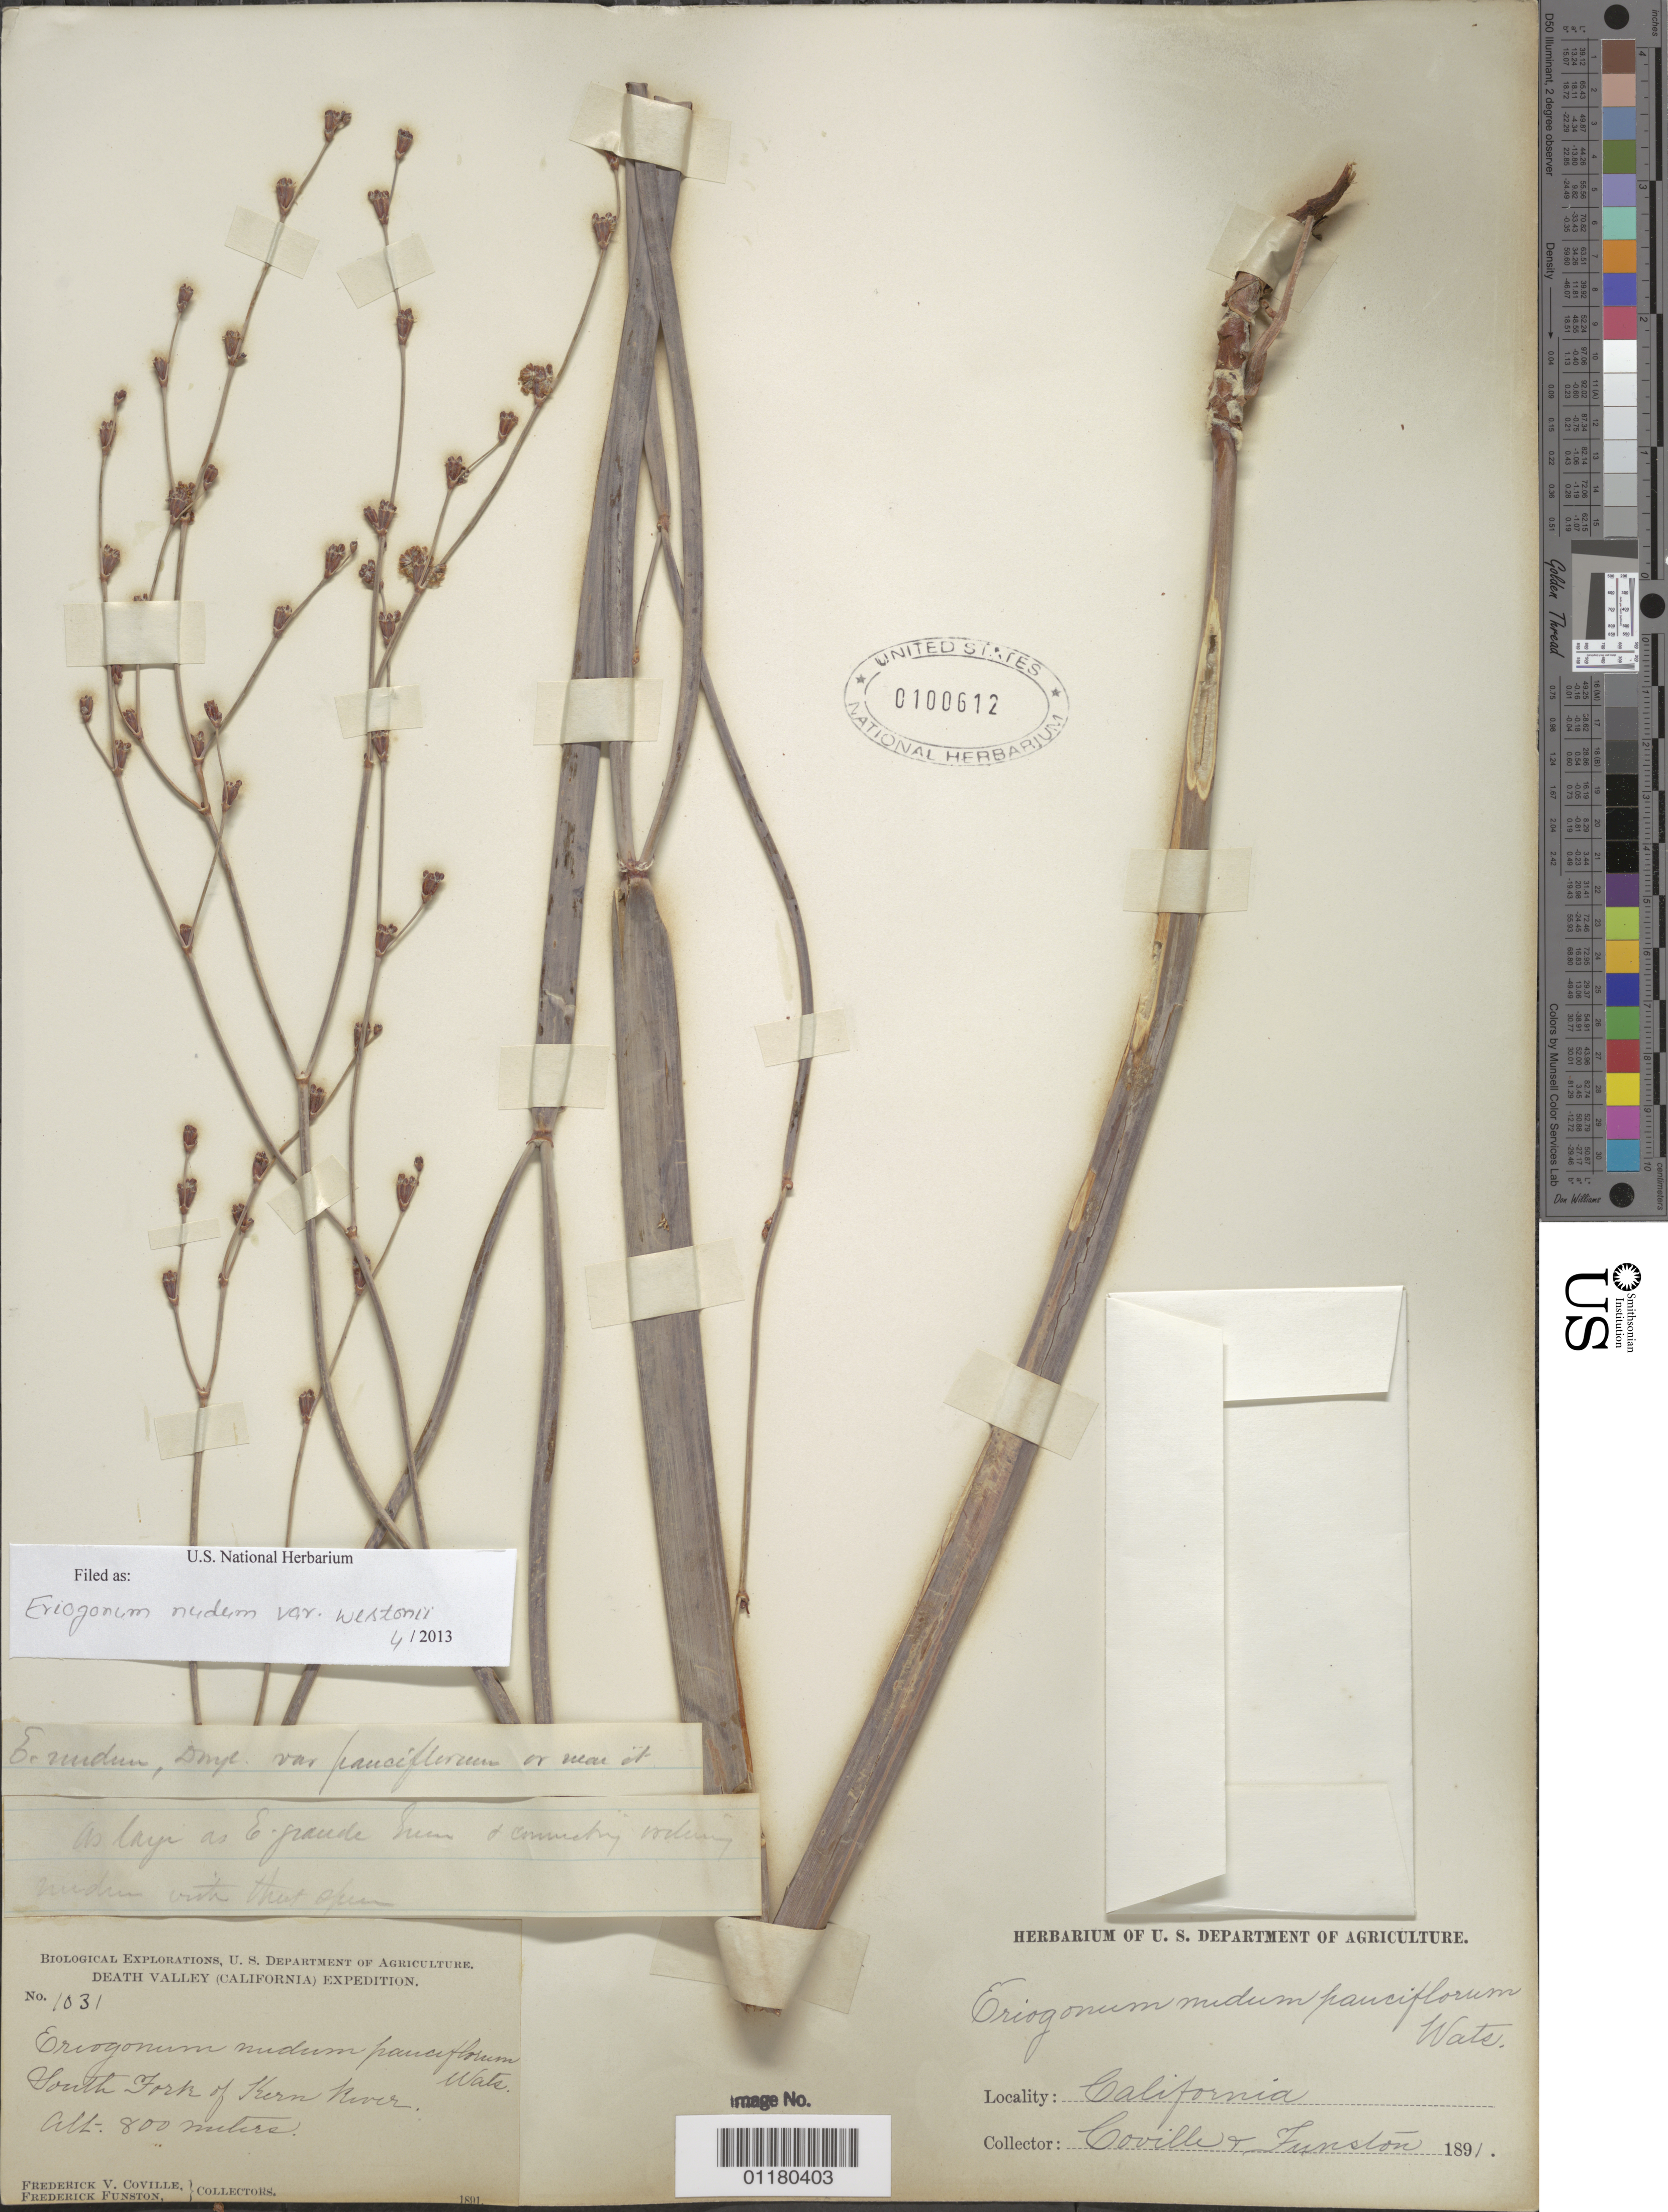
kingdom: Plantae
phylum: Tracheophyta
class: Magnoliopsida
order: Caryophyllales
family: Polygonaceae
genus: Eriogonum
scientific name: Eriogonum nudum var. westonii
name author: (S. Stokes) J.T. Howell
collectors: F. V. Coville & F. Funston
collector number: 1031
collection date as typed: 1891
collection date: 1891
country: United States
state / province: California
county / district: Kern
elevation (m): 800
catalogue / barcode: US 100612